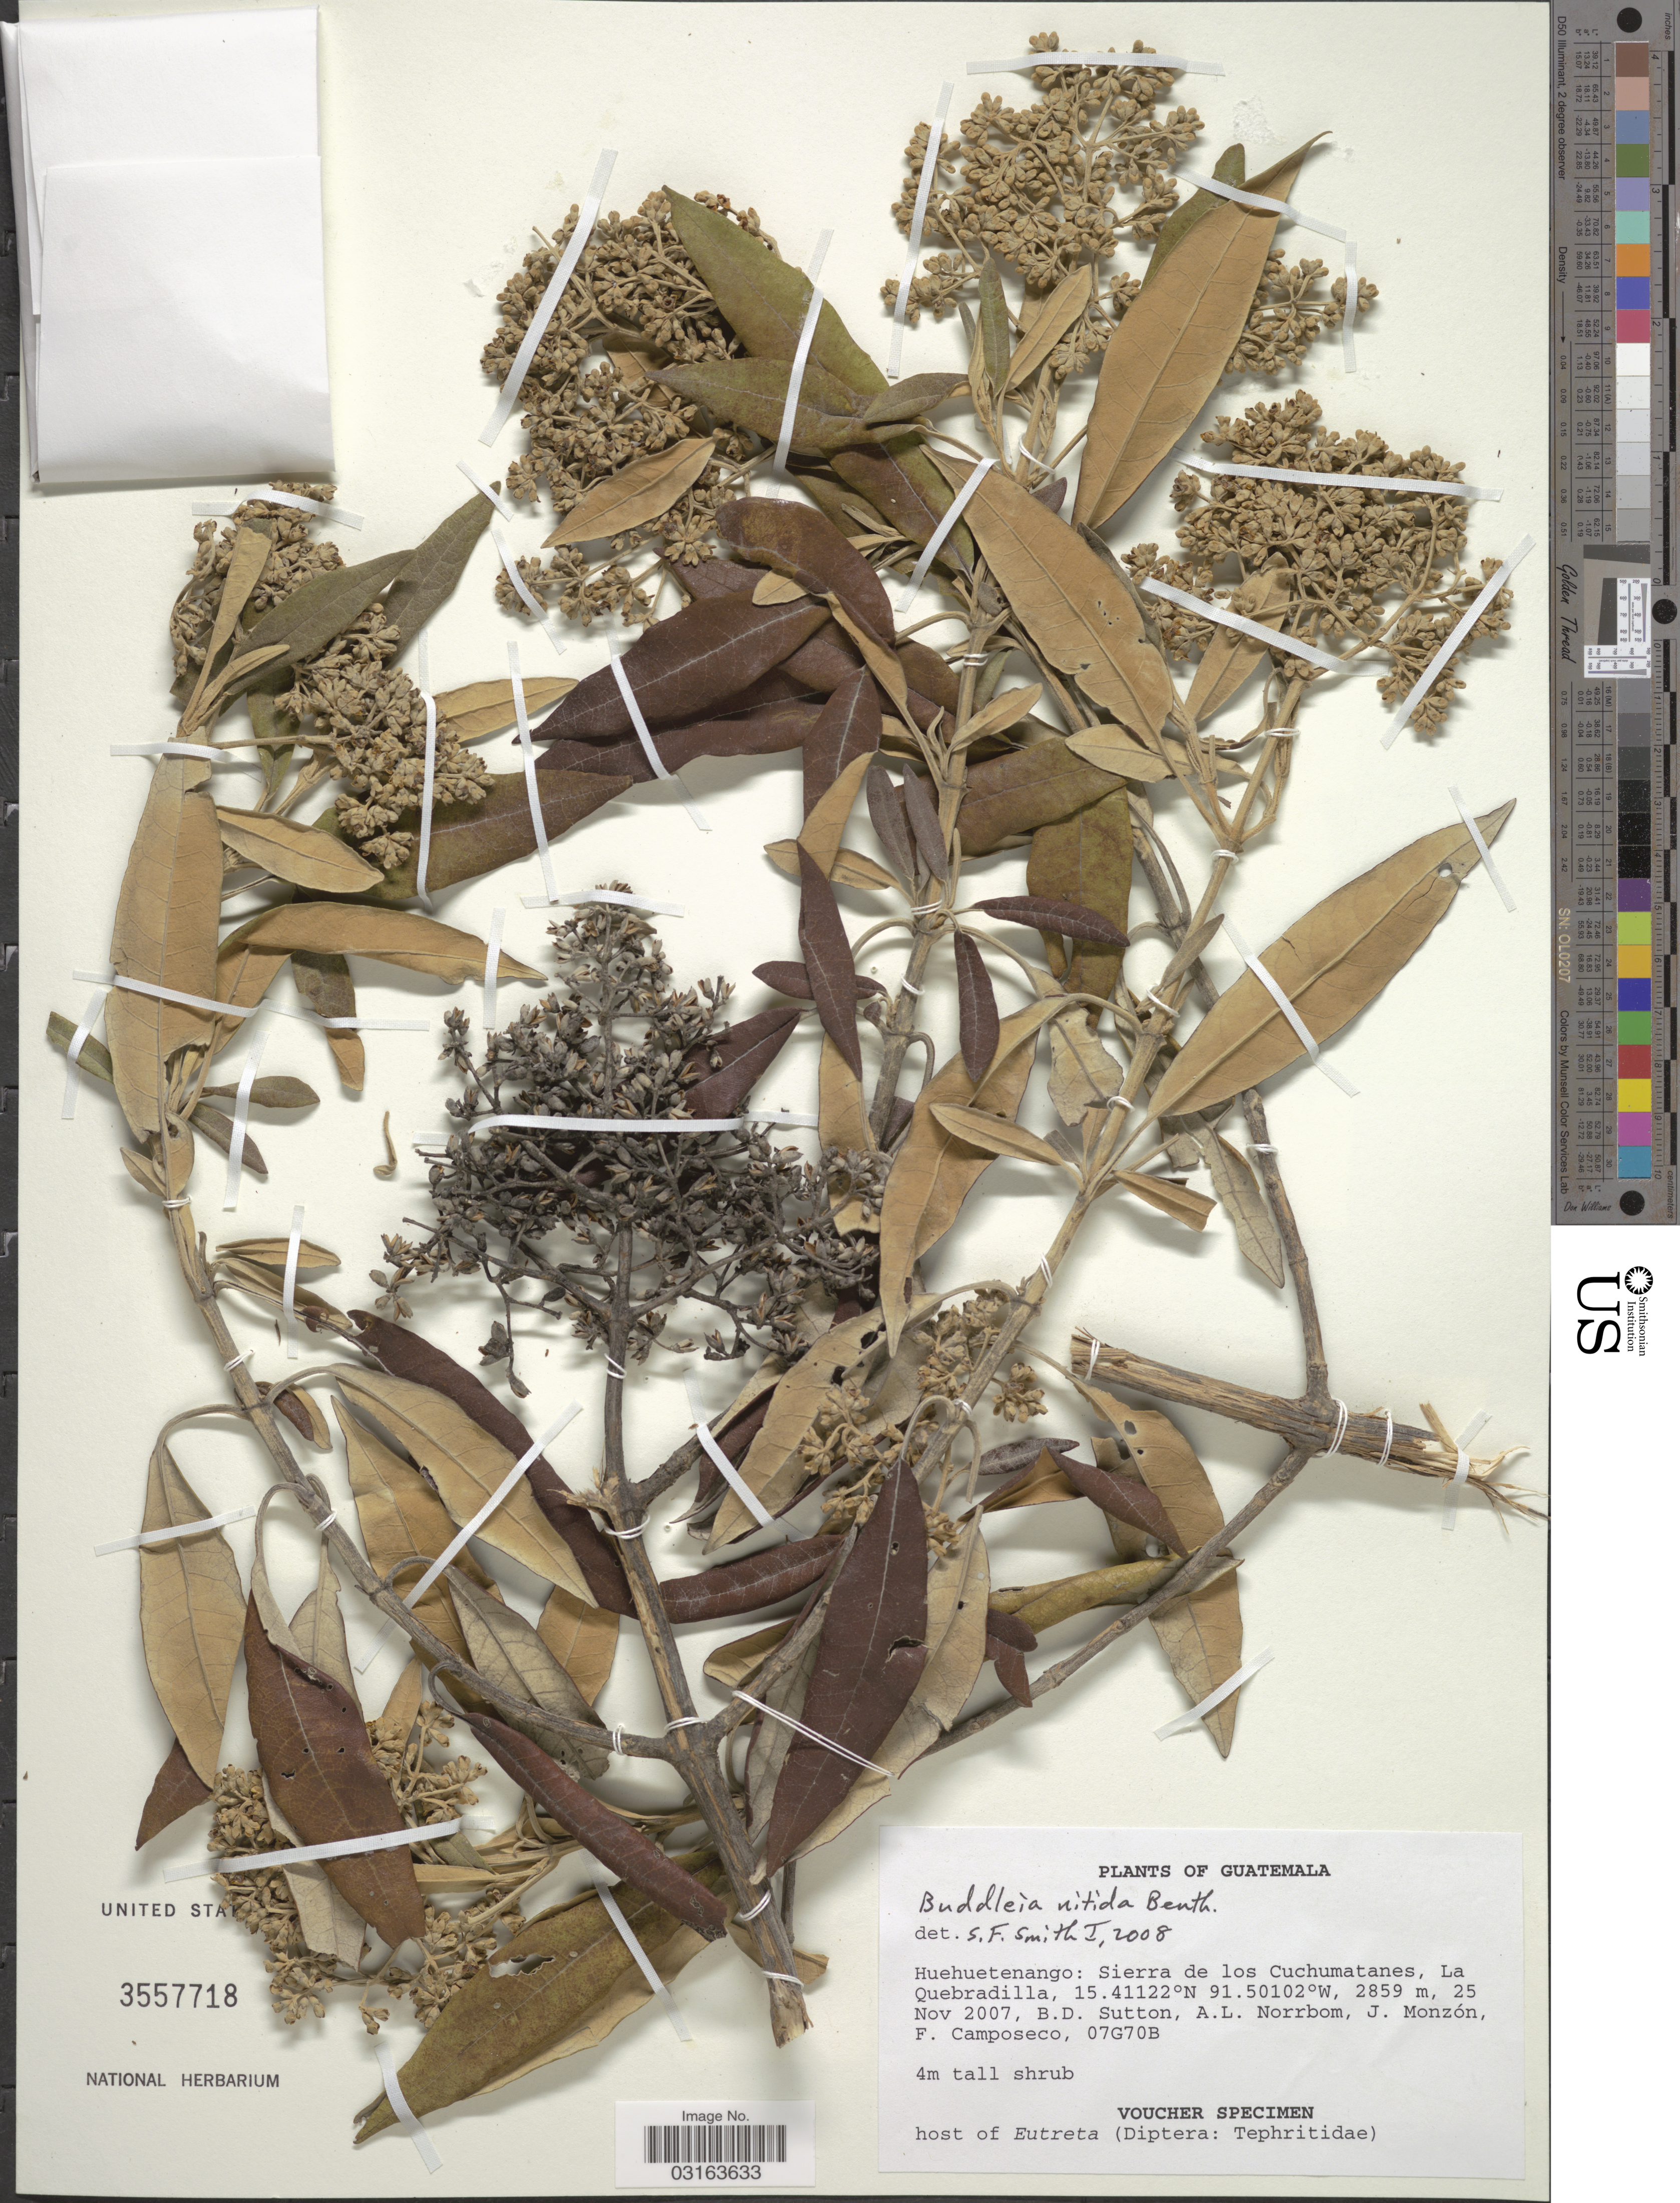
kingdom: Plantae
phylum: Tracheophyta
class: Magnoliopsida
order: Lamiales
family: Scrophulariaceae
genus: Buddleja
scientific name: Buddleja nitida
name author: Benth.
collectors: B. Sutton, A. L. Norrbom, J. Monzon & F. Camposeco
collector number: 07G70B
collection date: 2007-11-25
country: Guatemala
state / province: Huehuetenango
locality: Sierra de los Cuchumatanes, la Quebradilla.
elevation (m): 2859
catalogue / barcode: US 3557718